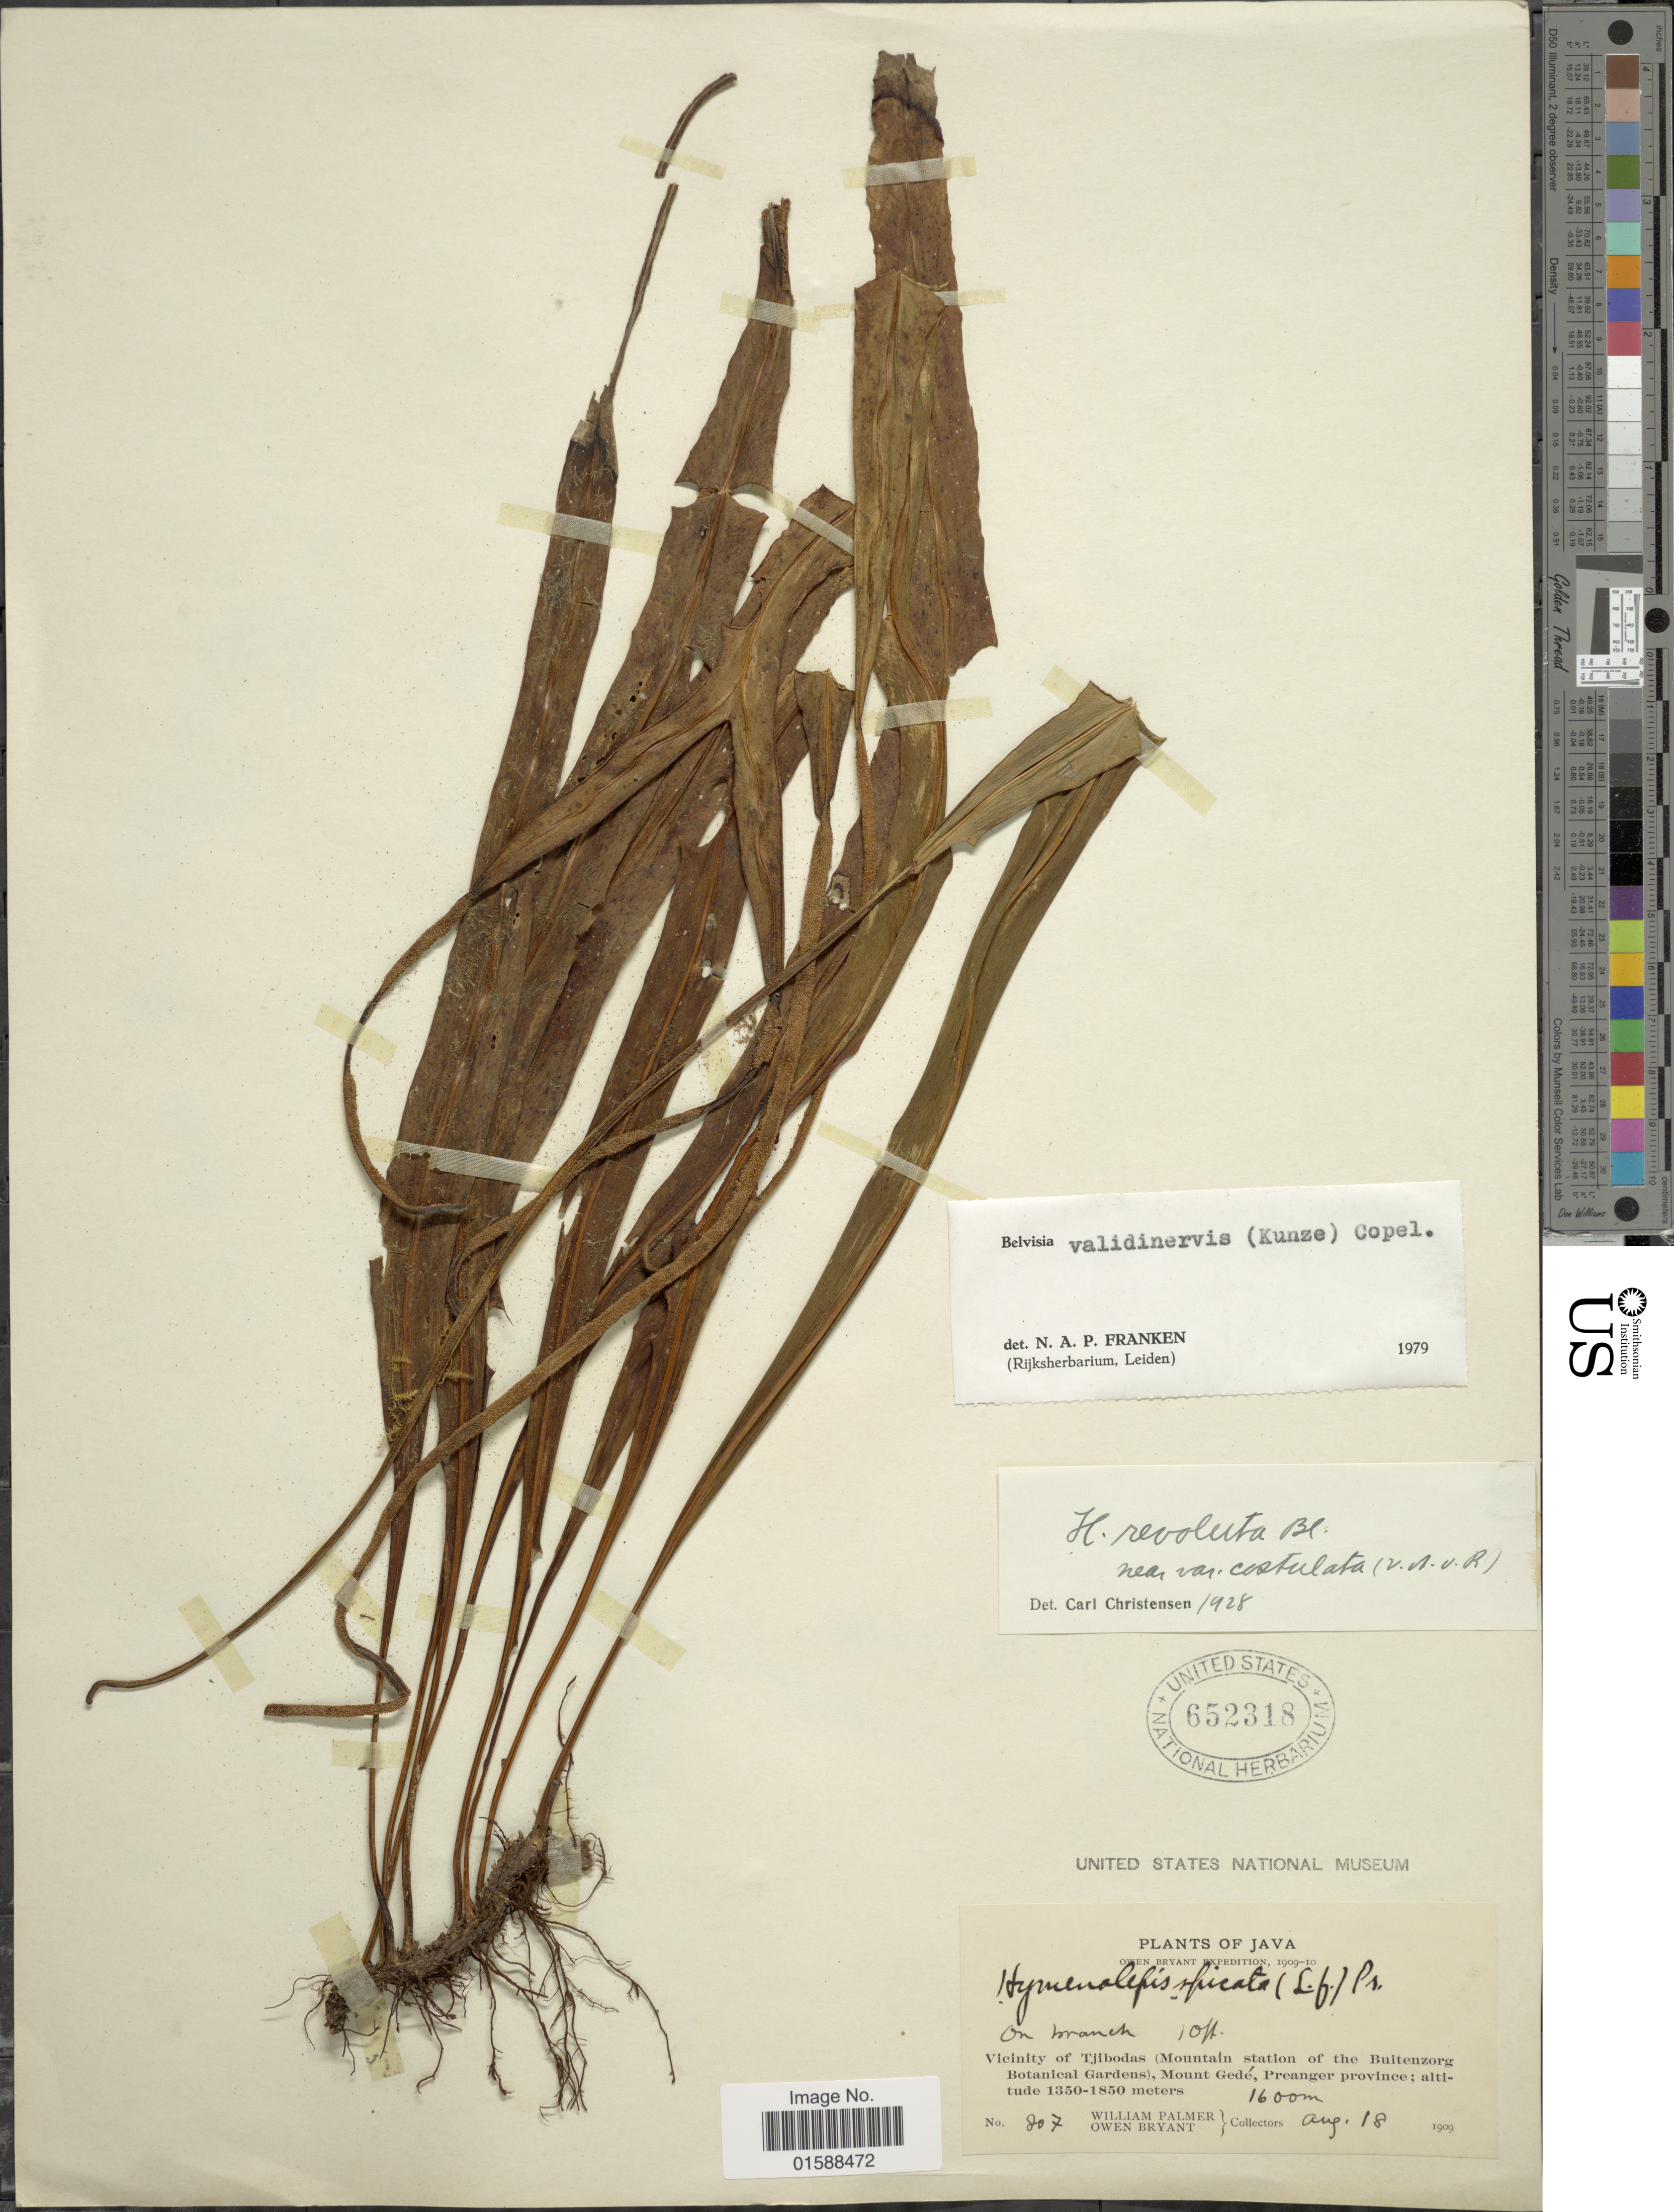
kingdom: Plantae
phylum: Tracheophyta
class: Polypodiopsida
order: Polypodiales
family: Polypodiaceae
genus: Lepisorus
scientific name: Lepisorus validinervis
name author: (Kunze) Li S. Wang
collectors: W. Palmer & O. Bryant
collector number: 807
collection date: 1909-08-18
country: Indonesia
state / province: Java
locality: Vicinity of Tjibodas (Mountain station of the Buitenzorg Botanical Gardens), Mount Gedé, Preanger province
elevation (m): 1600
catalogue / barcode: US 652318